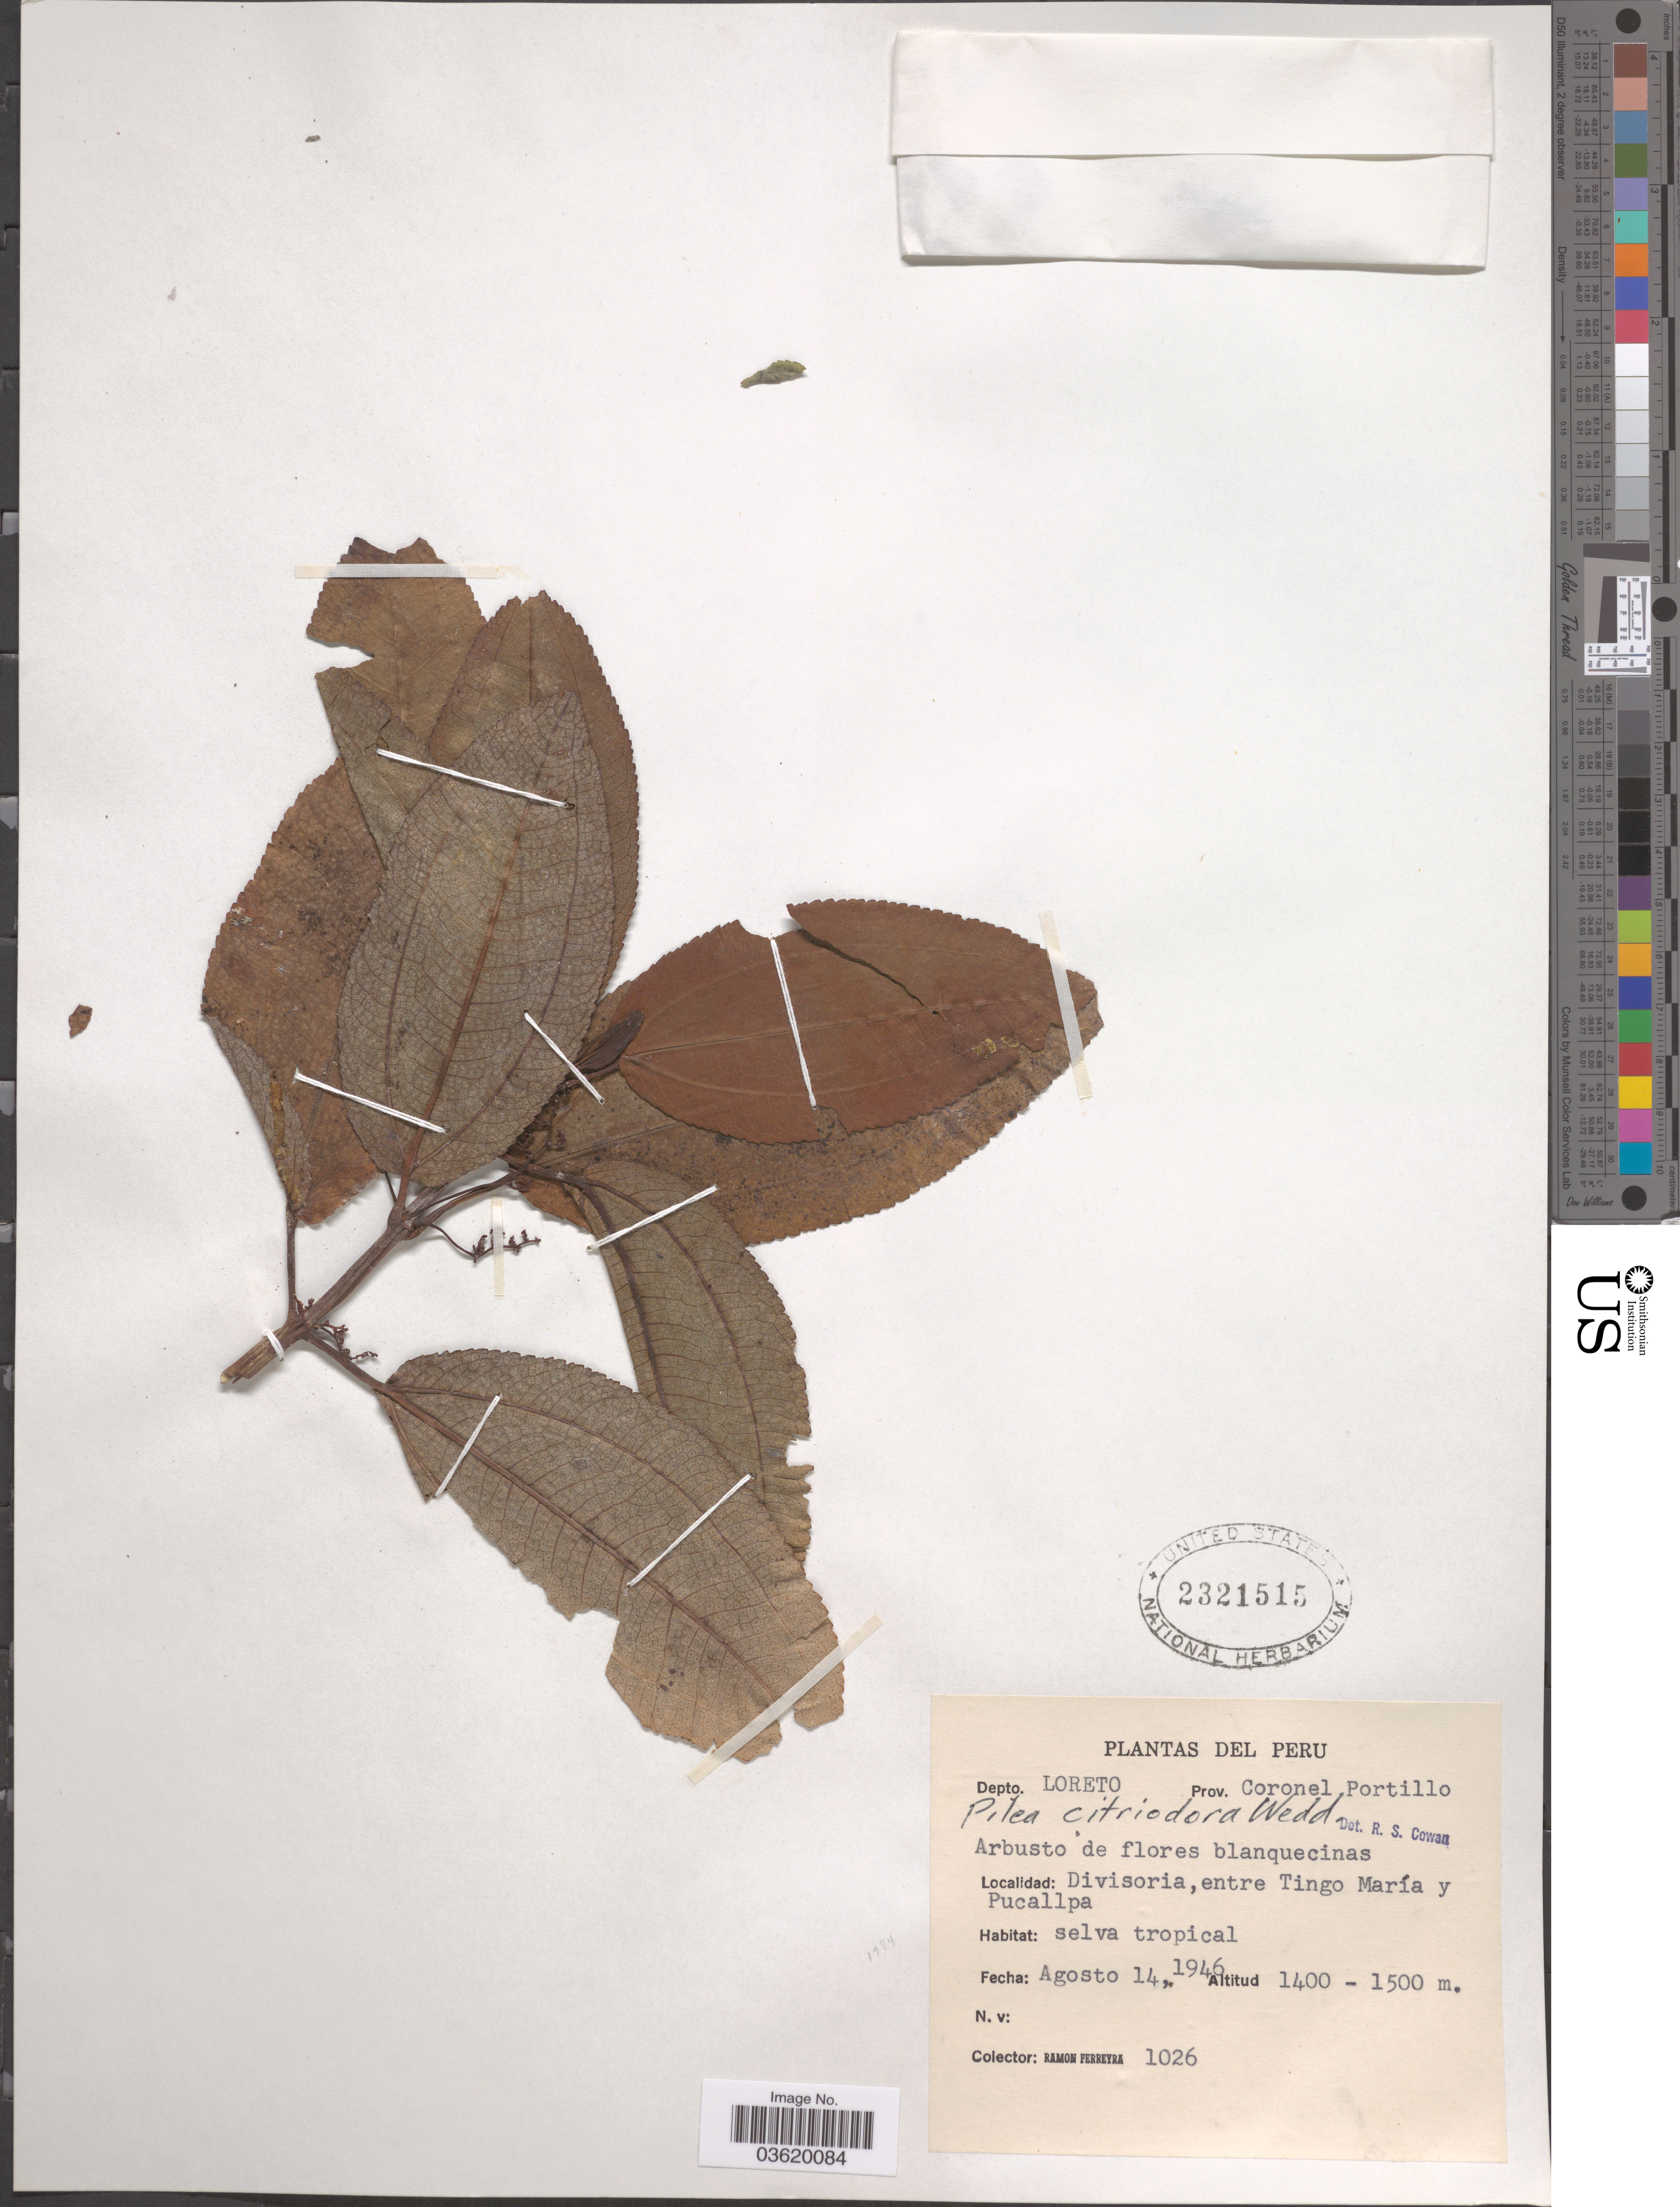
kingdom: Plantae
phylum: Tracheophyta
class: Magnoliopsida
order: Rosales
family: Urticaceae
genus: Pilea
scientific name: Pilea citriodora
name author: Wedd.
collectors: R. A. Ferreyra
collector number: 1026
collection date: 1946-08-14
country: Peru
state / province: Loreto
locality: Depto. Loreto. Prov. Coronel Portillo. Divisoria, entre Tingo María y Pucallpa.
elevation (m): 1400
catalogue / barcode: US 2321515